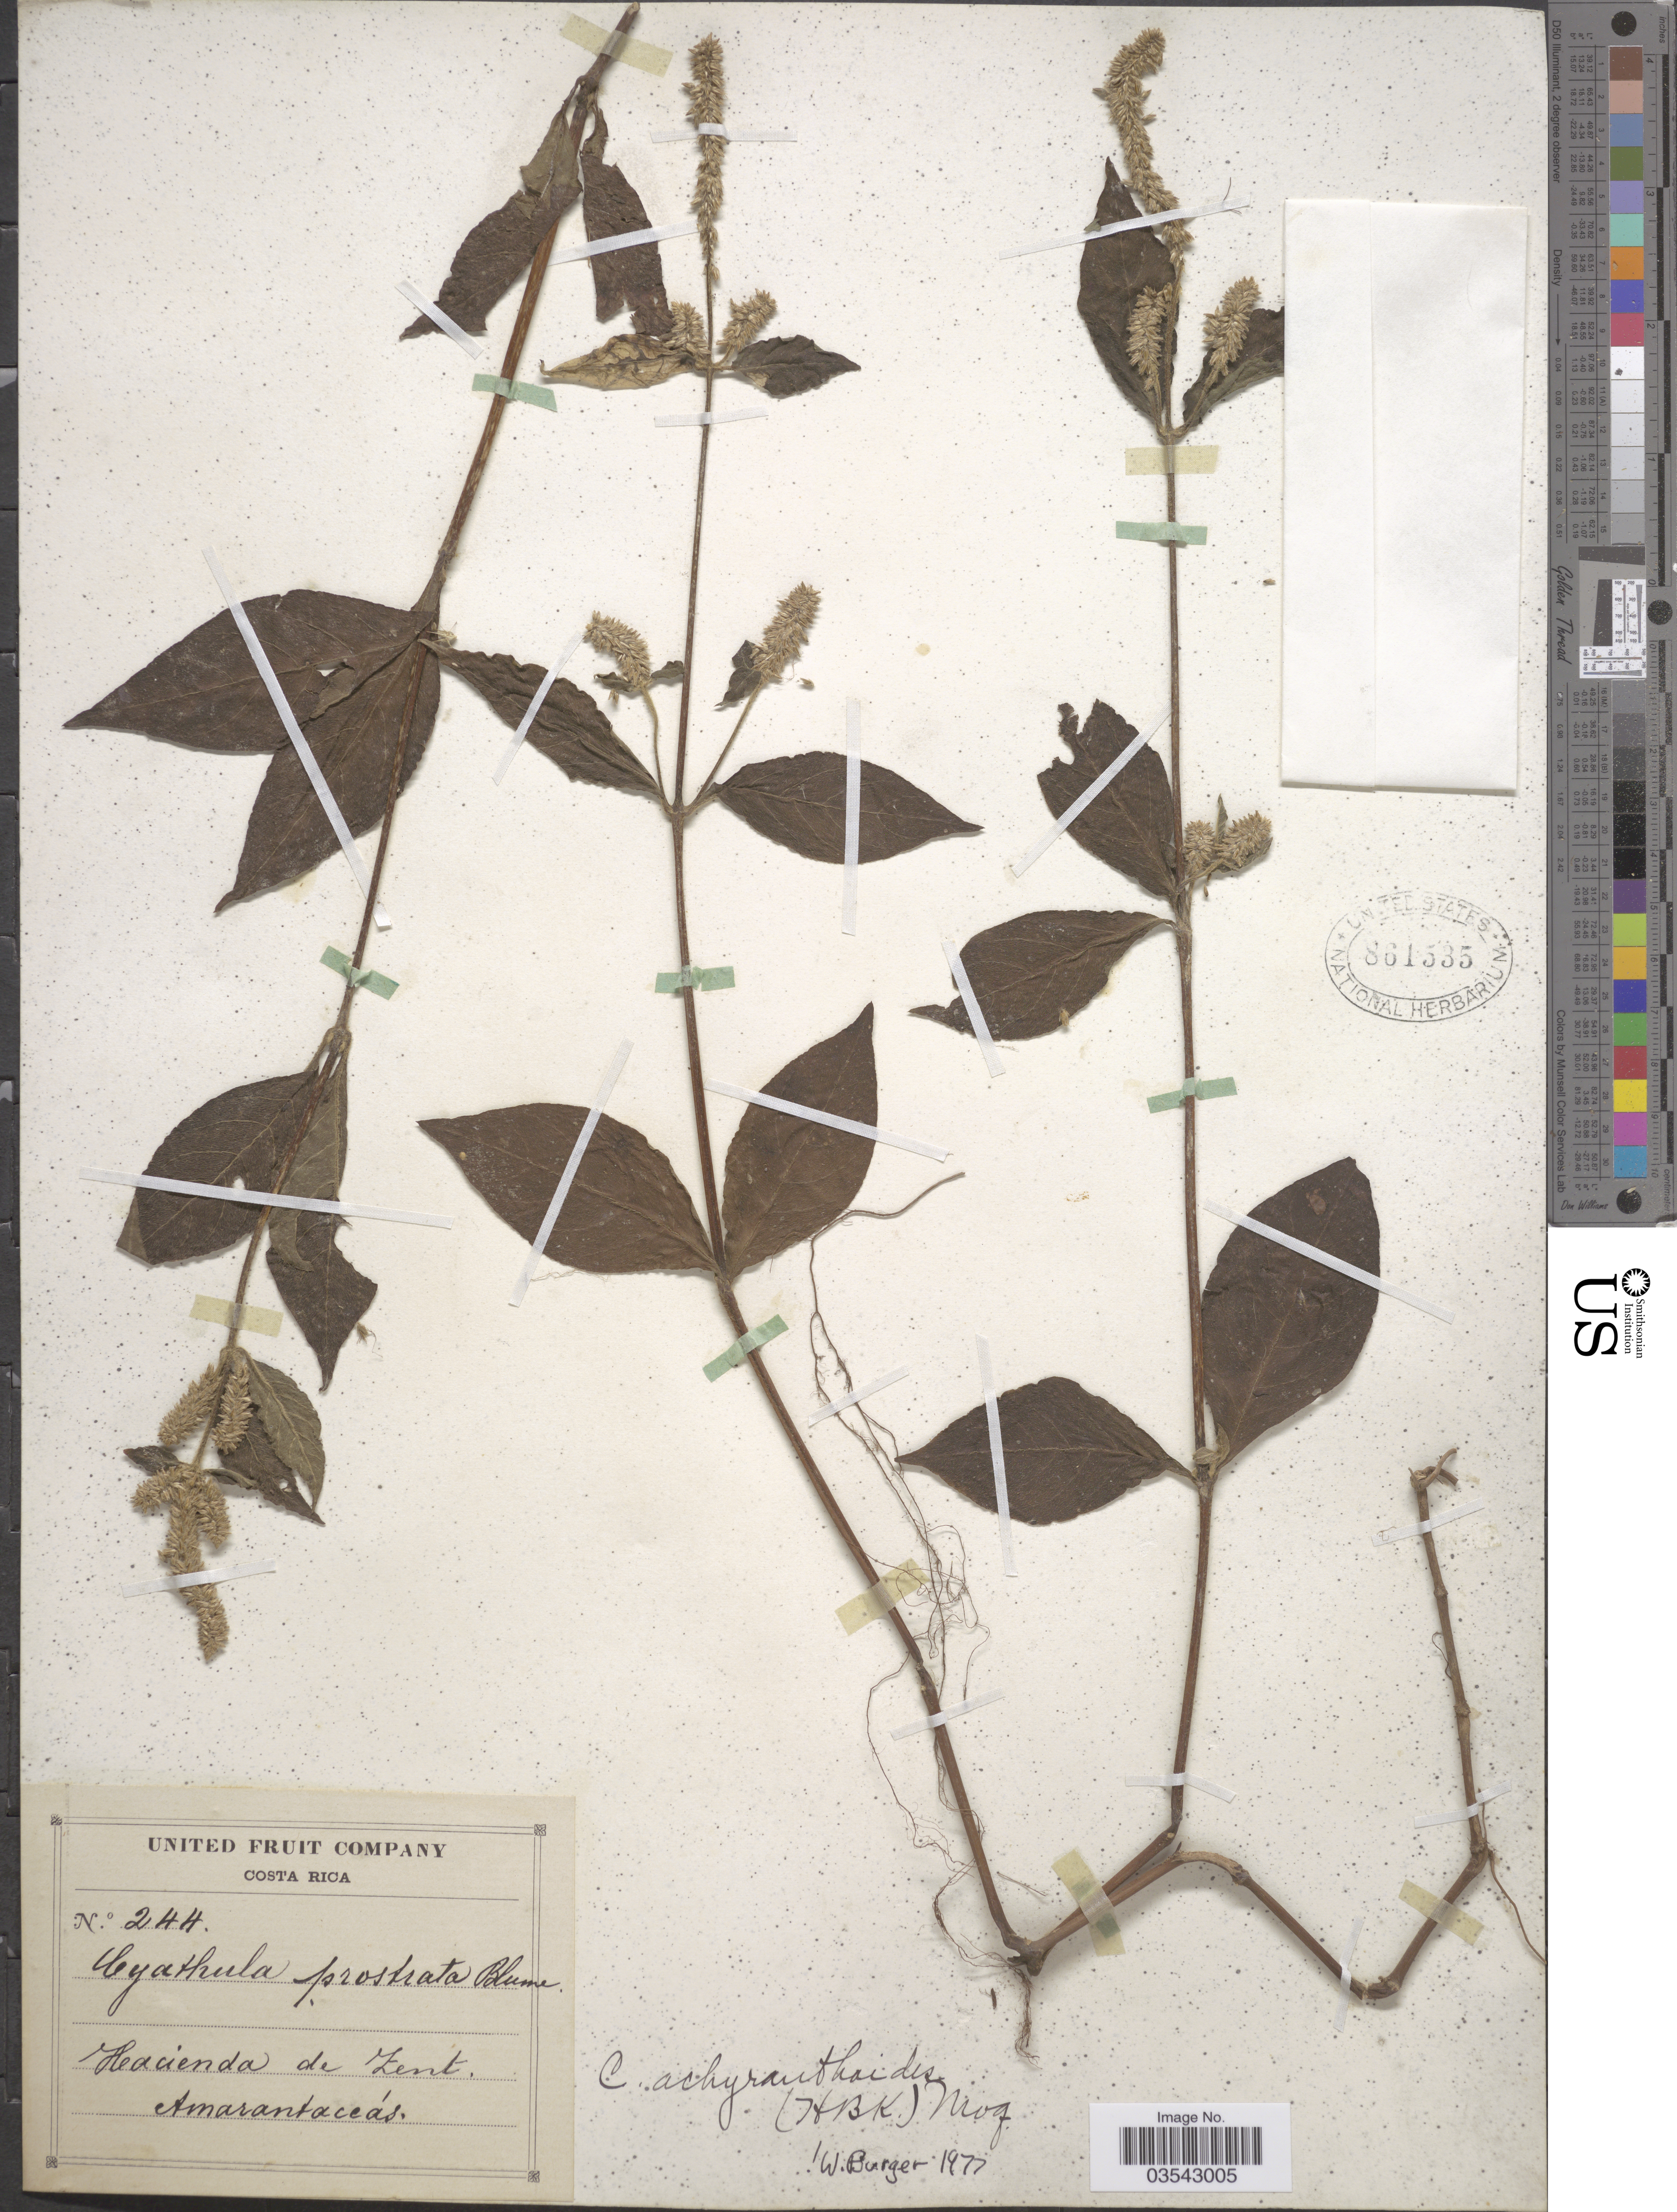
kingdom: Plantae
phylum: Tracheophyta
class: Magnoliopsida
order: Caryophyllales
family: Amaranthaceae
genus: Cyathula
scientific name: Cyathula achyranthoides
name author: (Kunth) Moq.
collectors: United Fruit Company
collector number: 244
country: Costa Rica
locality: Hacienda de Zent.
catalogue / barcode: US 861535